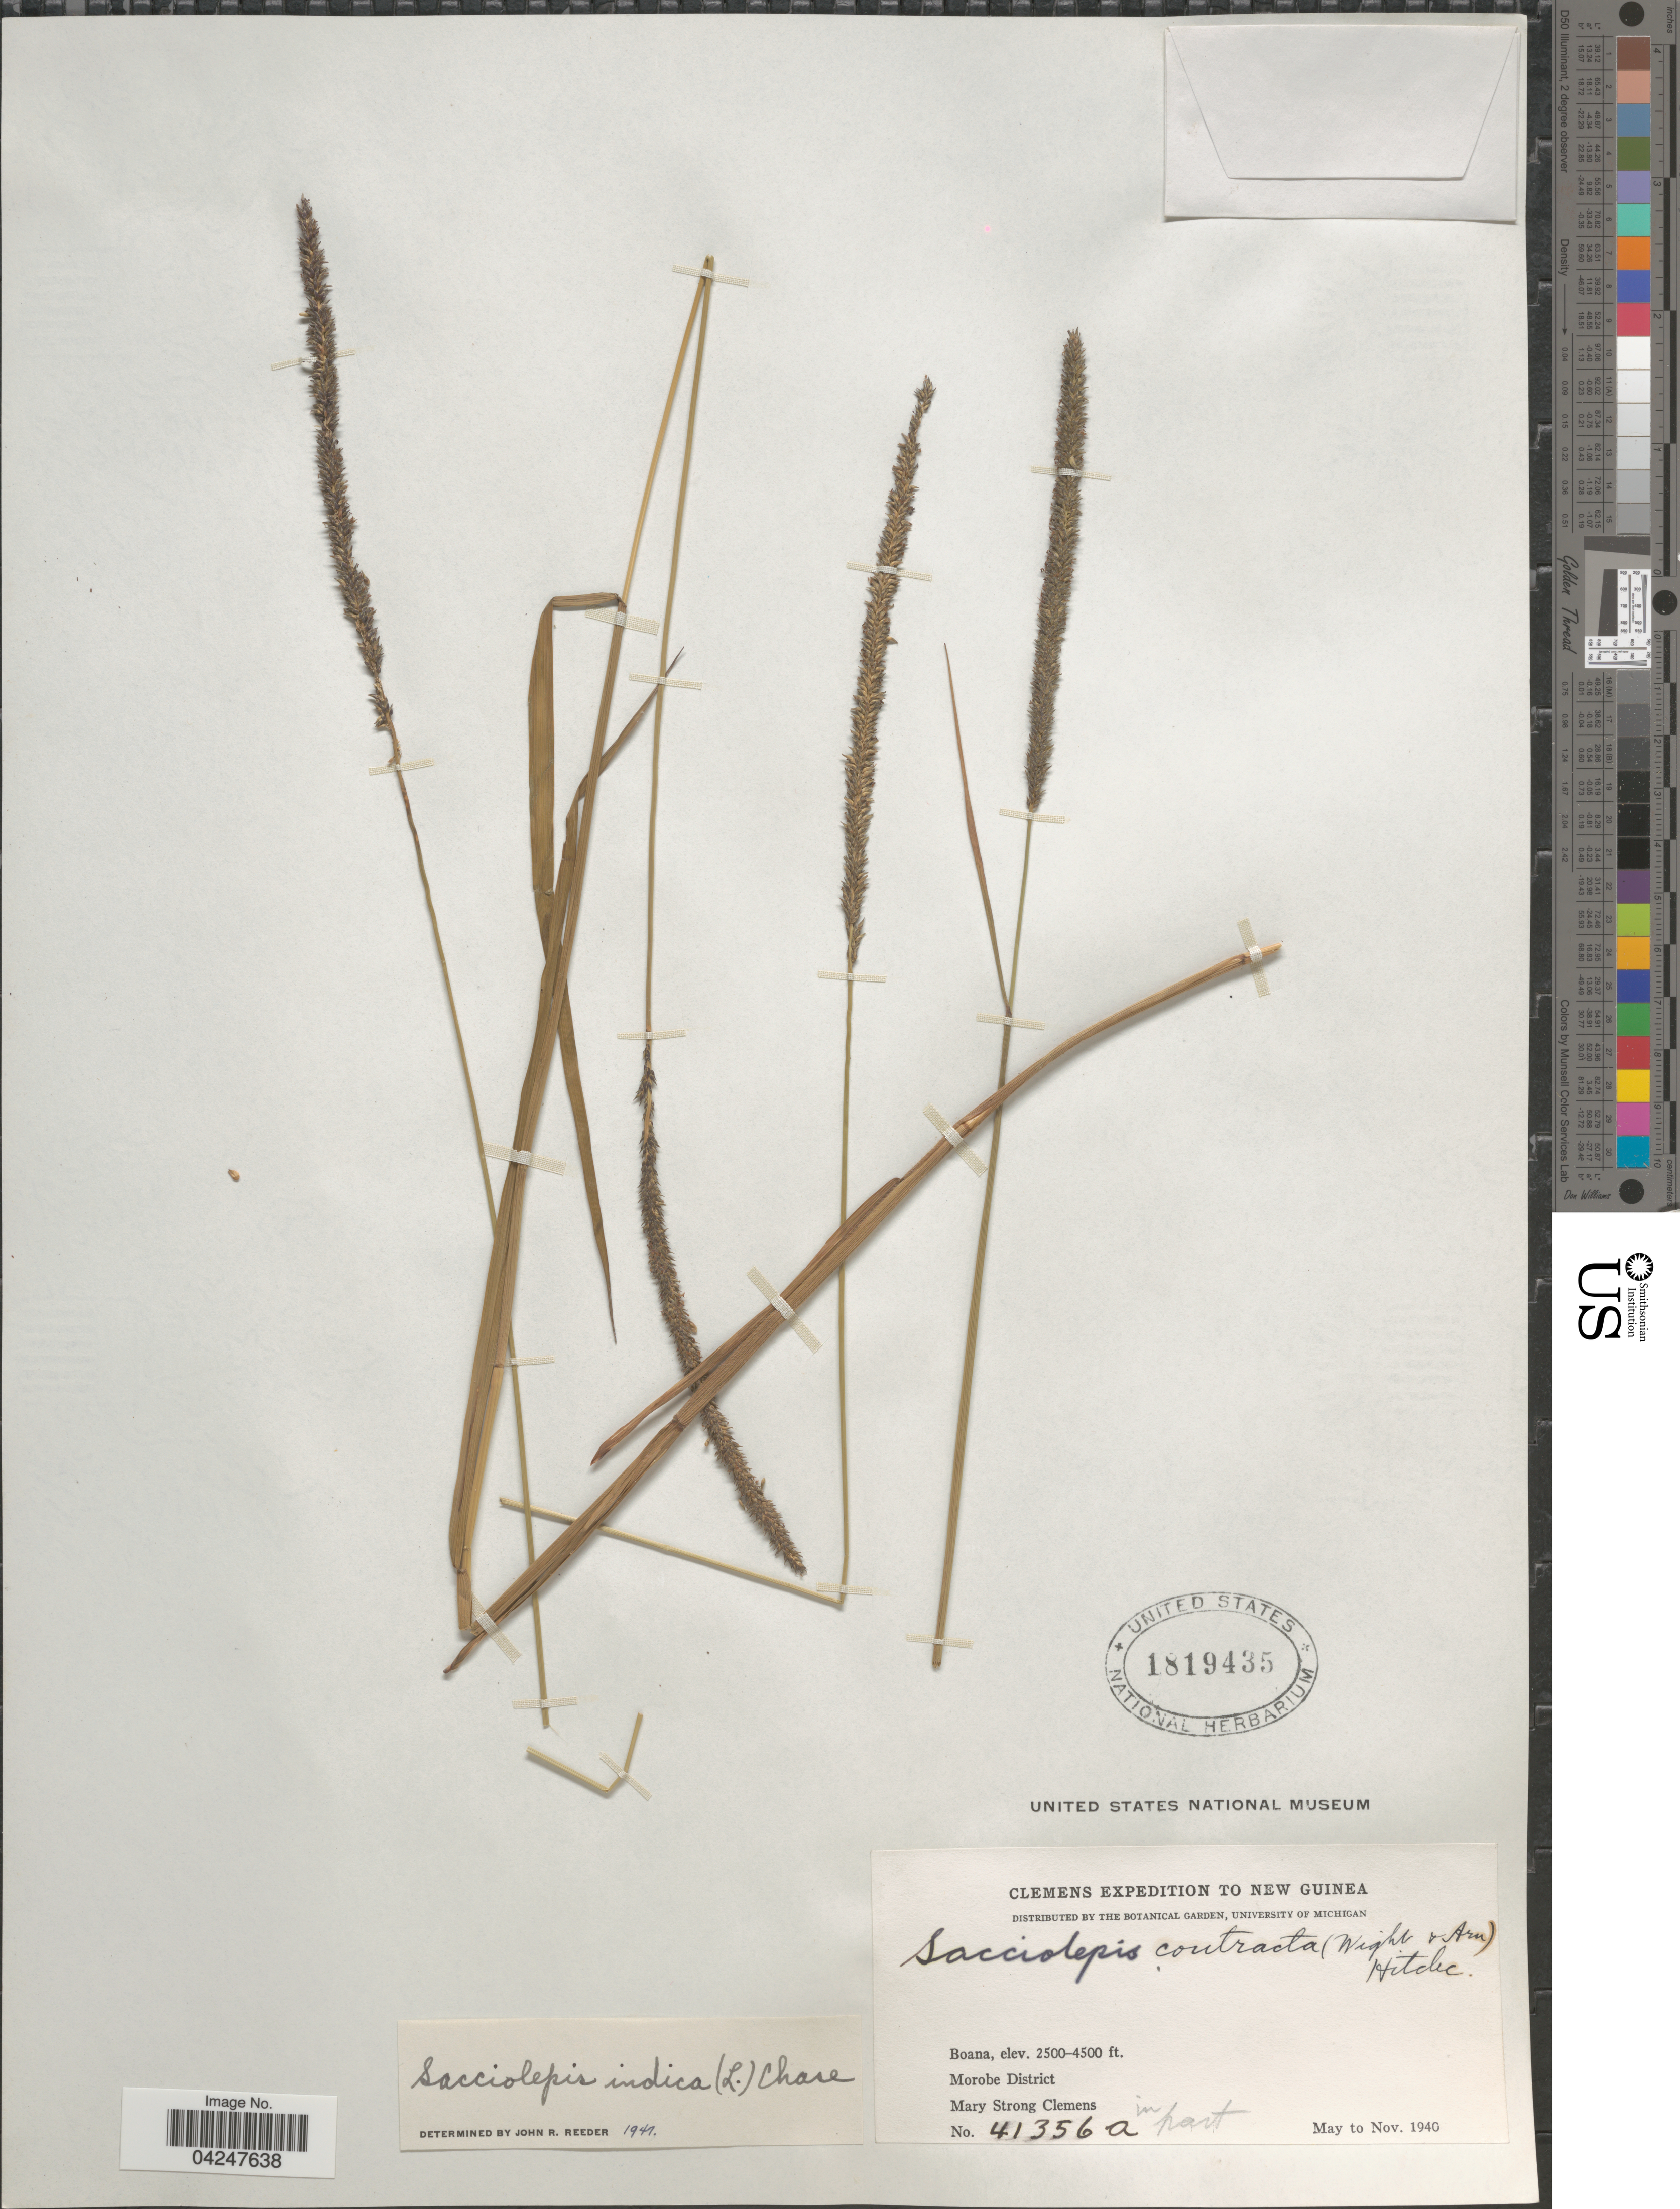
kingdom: Plantae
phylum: Tracheophyta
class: Liliopsida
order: Poales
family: Poaceae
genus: Sacciolepis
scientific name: Sacciolepis indica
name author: (L.) Chase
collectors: M. S. Clemens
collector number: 41356a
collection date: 1940-05/1940-11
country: Papua New Guinea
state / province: Morobe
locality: Clemens Expedition to New Guinea. Boana. Morobe District.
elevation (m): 762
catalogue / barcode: US 1819435